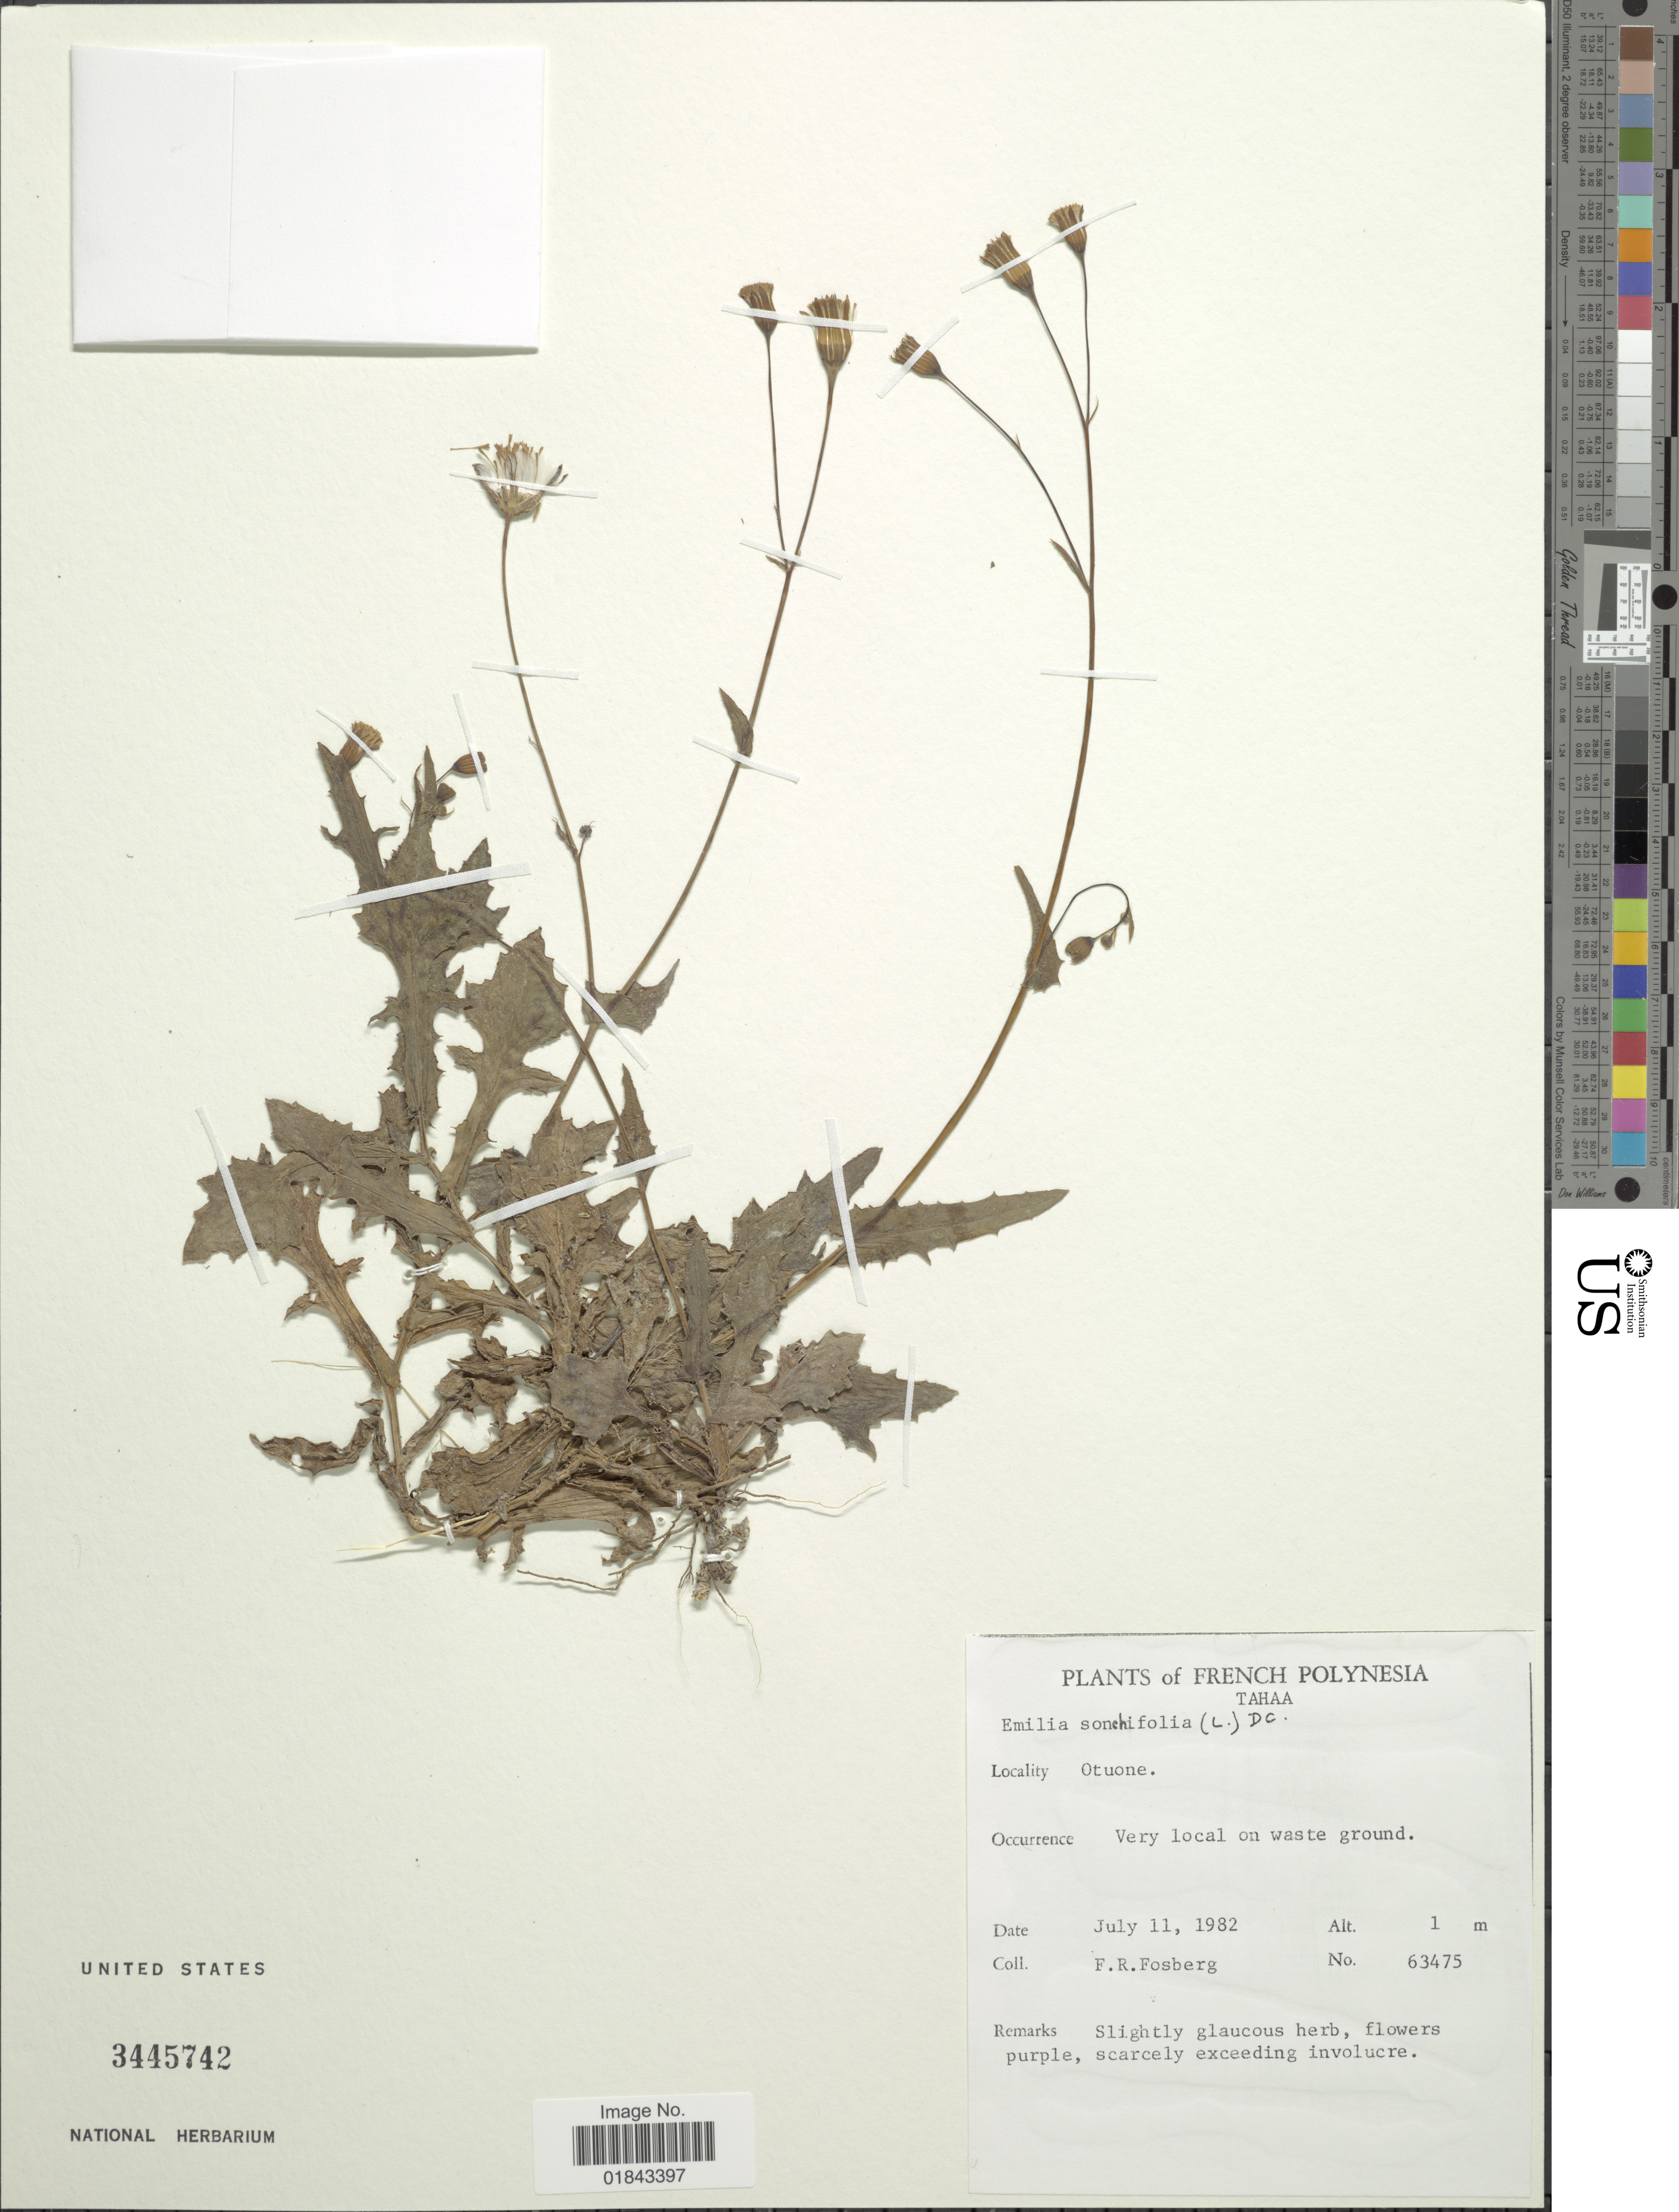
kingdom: Plantae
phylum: Tracheophyta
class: Magnoliopsida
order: Asterales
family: Asteraceae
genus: Emilia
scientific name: Emilia sonchifolia var. sonchifolia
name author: (L.) DC.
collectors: F. R. Fosberg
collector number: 63475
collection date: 1982-07-11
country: French Polynesia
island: Tahaa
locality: Tahaa, Otuone, very local on waste ground.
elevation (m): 1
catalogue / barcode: US 3445742